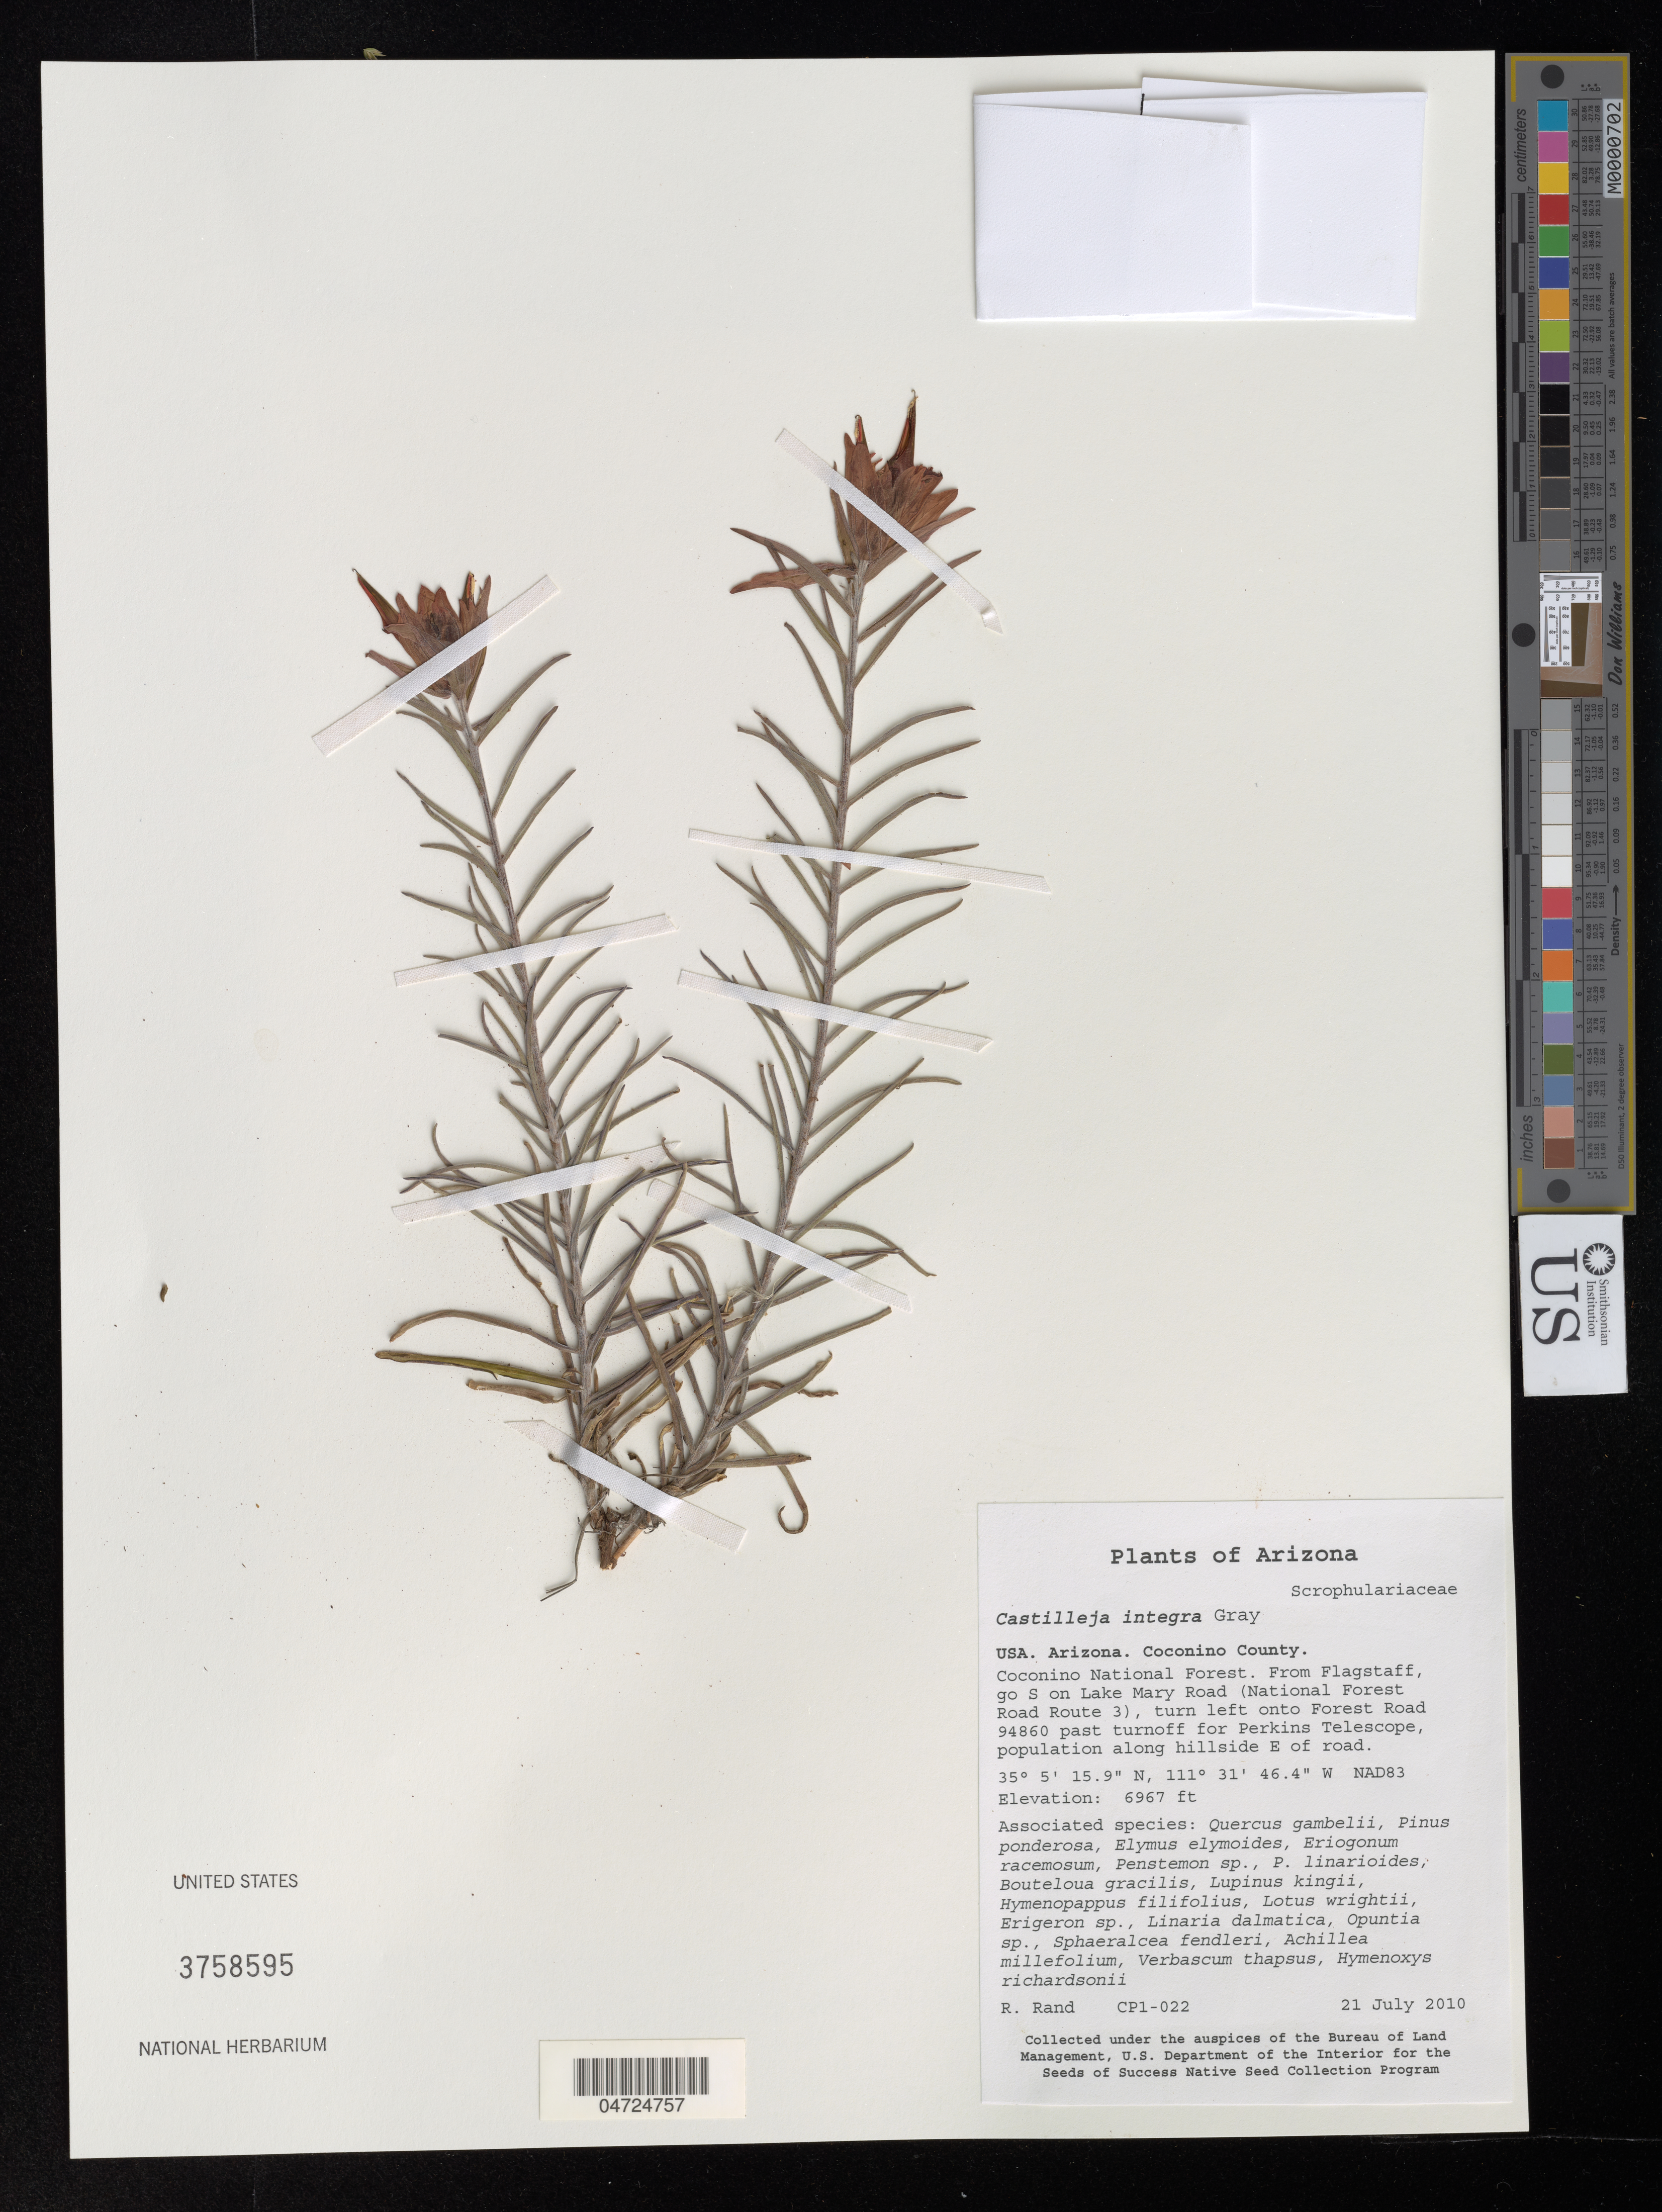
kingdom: Plantae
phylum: Tracheophyta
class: Magnoliopsida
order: Lamiales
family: Orobanchaceae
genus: Castilleja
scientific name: Castilleja integra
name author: A. Gray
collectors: R. Rand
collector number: CP1-022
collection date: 2010-07-21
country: United States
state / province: Arizona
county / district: Coconino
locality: Coconino County. Coconino National Forest. From Flagstaff, go S on Lake Mary Road (National Forest Road Route 3), turn left onto Forest Road 94860 past turnoff for Perkins Telescope, population along hillside E of road. NAD83.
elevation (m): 2124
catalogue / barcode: US 3758595